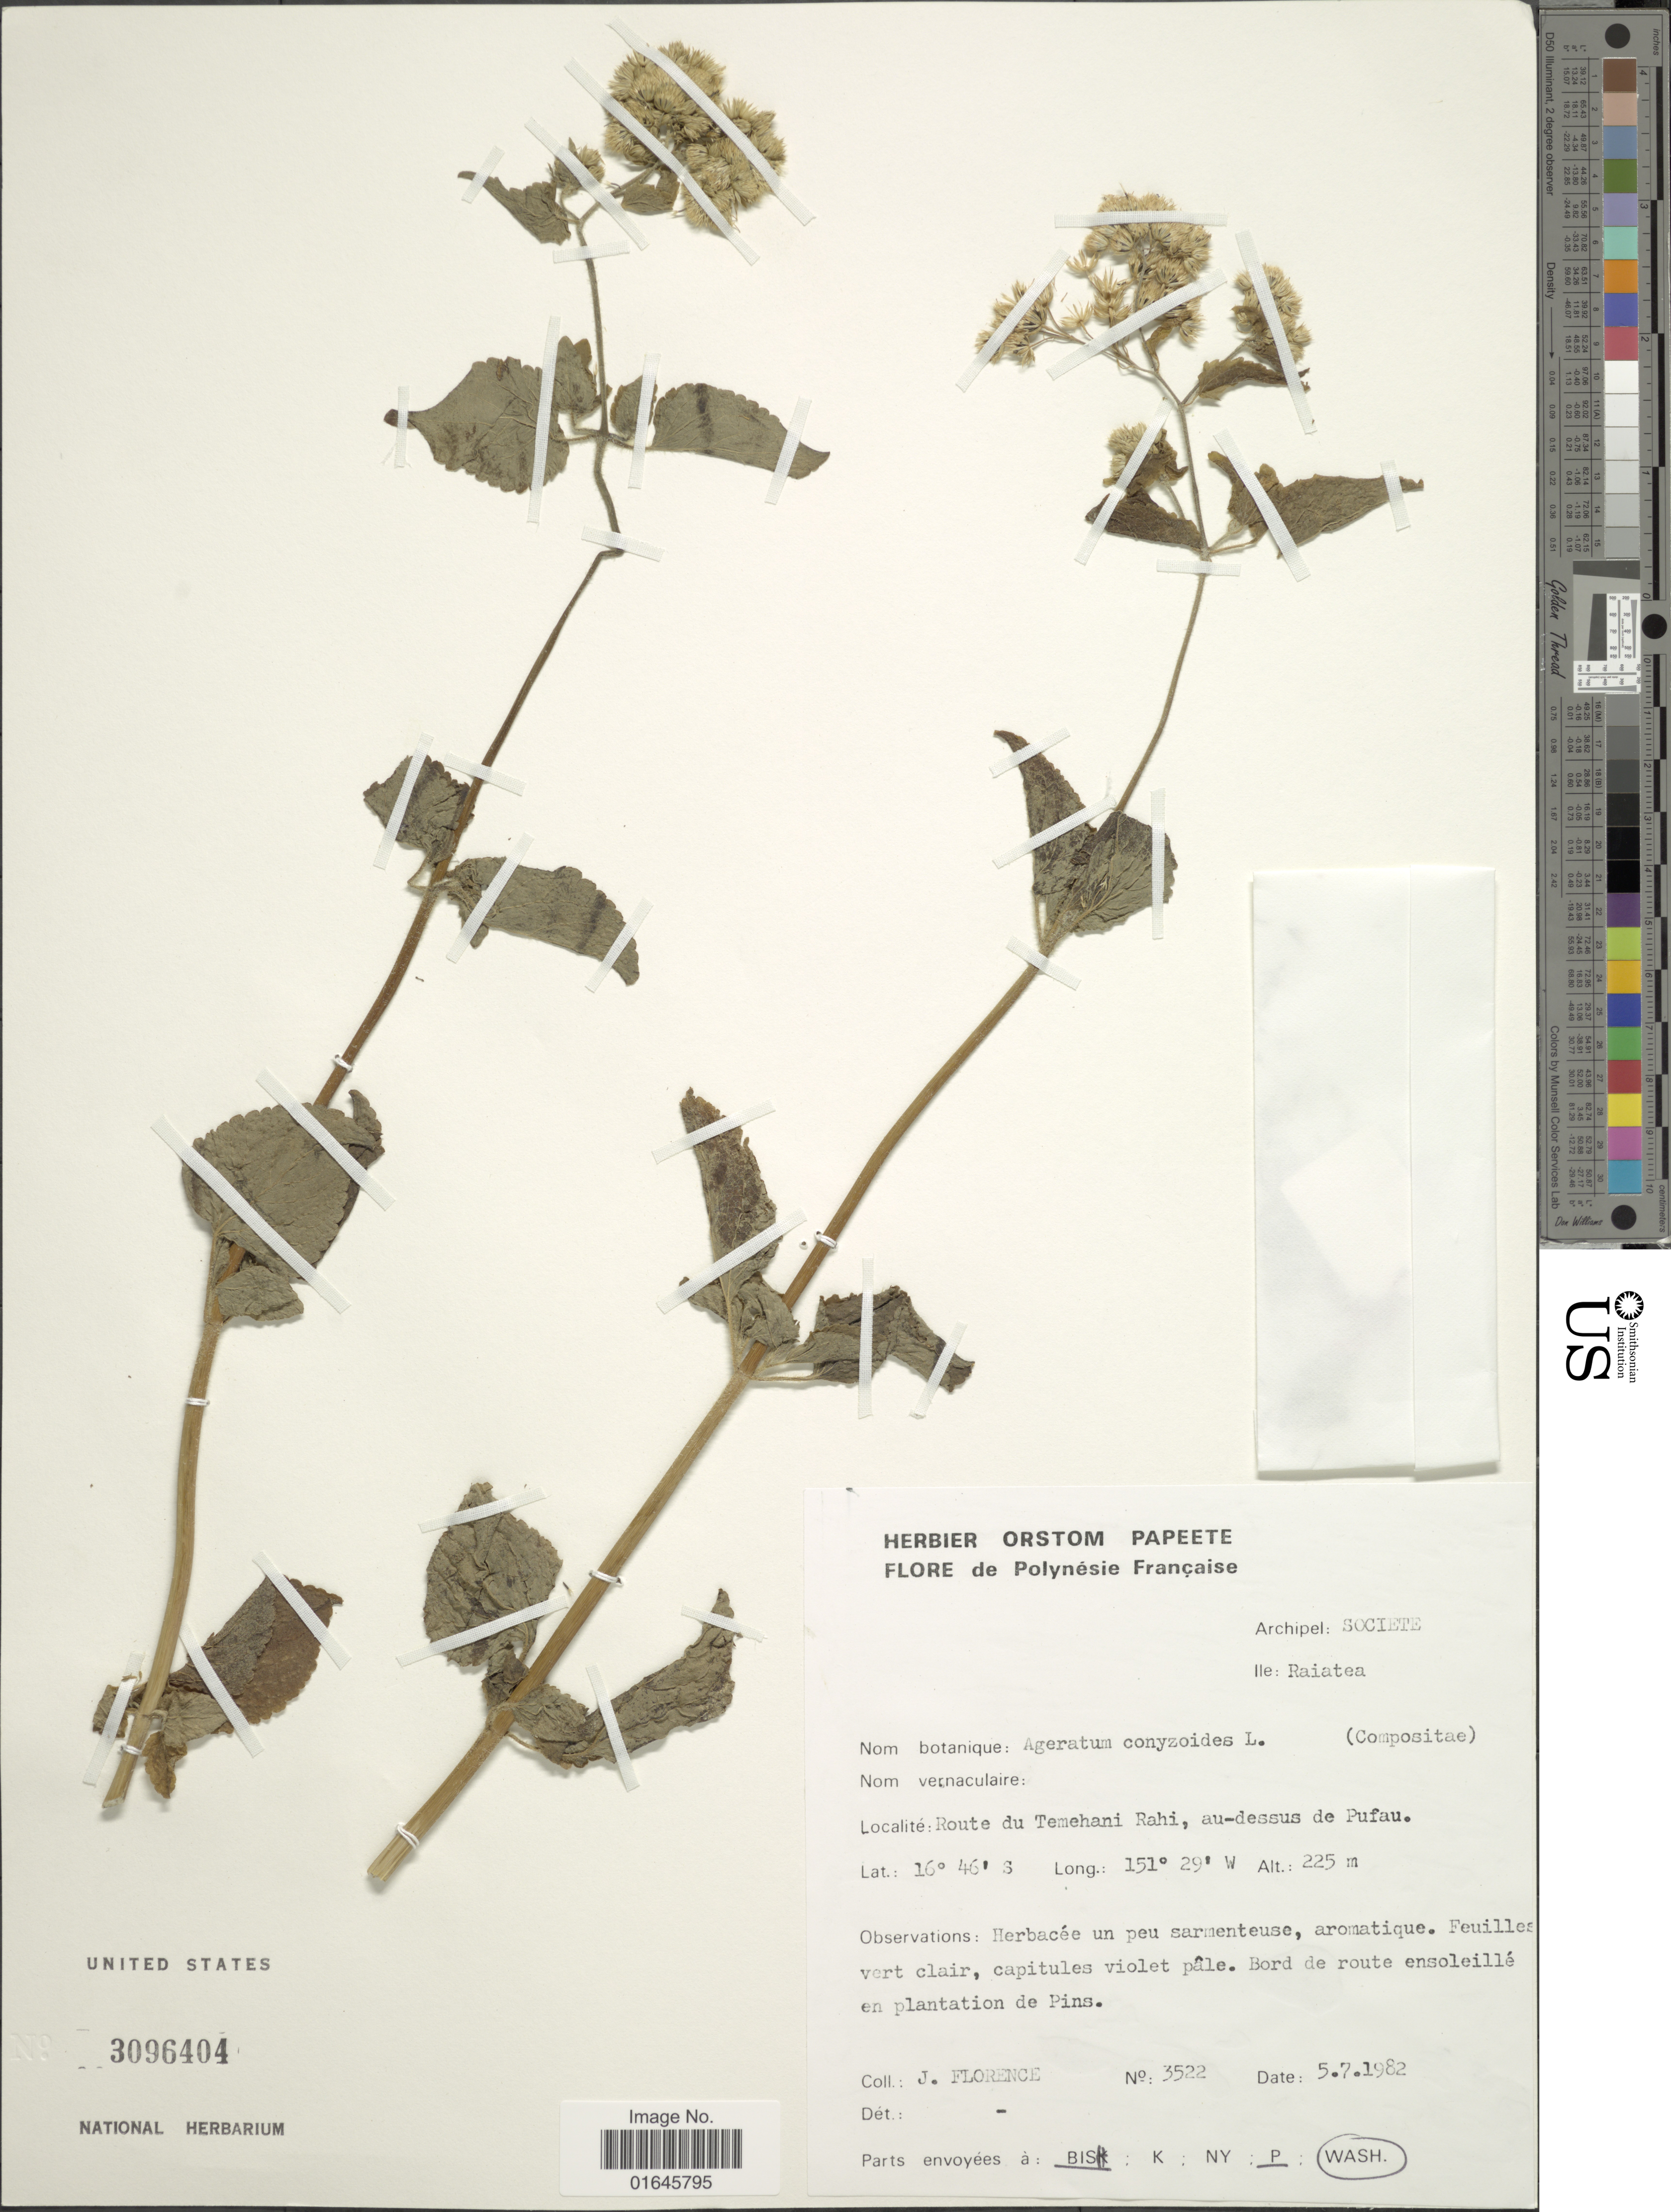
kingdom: Plantae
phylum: Tracheophyta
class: Magnoliopsida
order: Asterales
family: Asteraceae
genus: Ageratum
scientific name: Ageratum conyzoides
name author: L.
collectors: J. Florence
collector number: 3522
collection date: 1982-07-05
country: French Polynesia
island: Raiatea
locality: Societe, Raiatea, Route du Temehani Rahi, au-dessus de Pufau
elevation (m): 225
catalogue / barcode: US 3096404